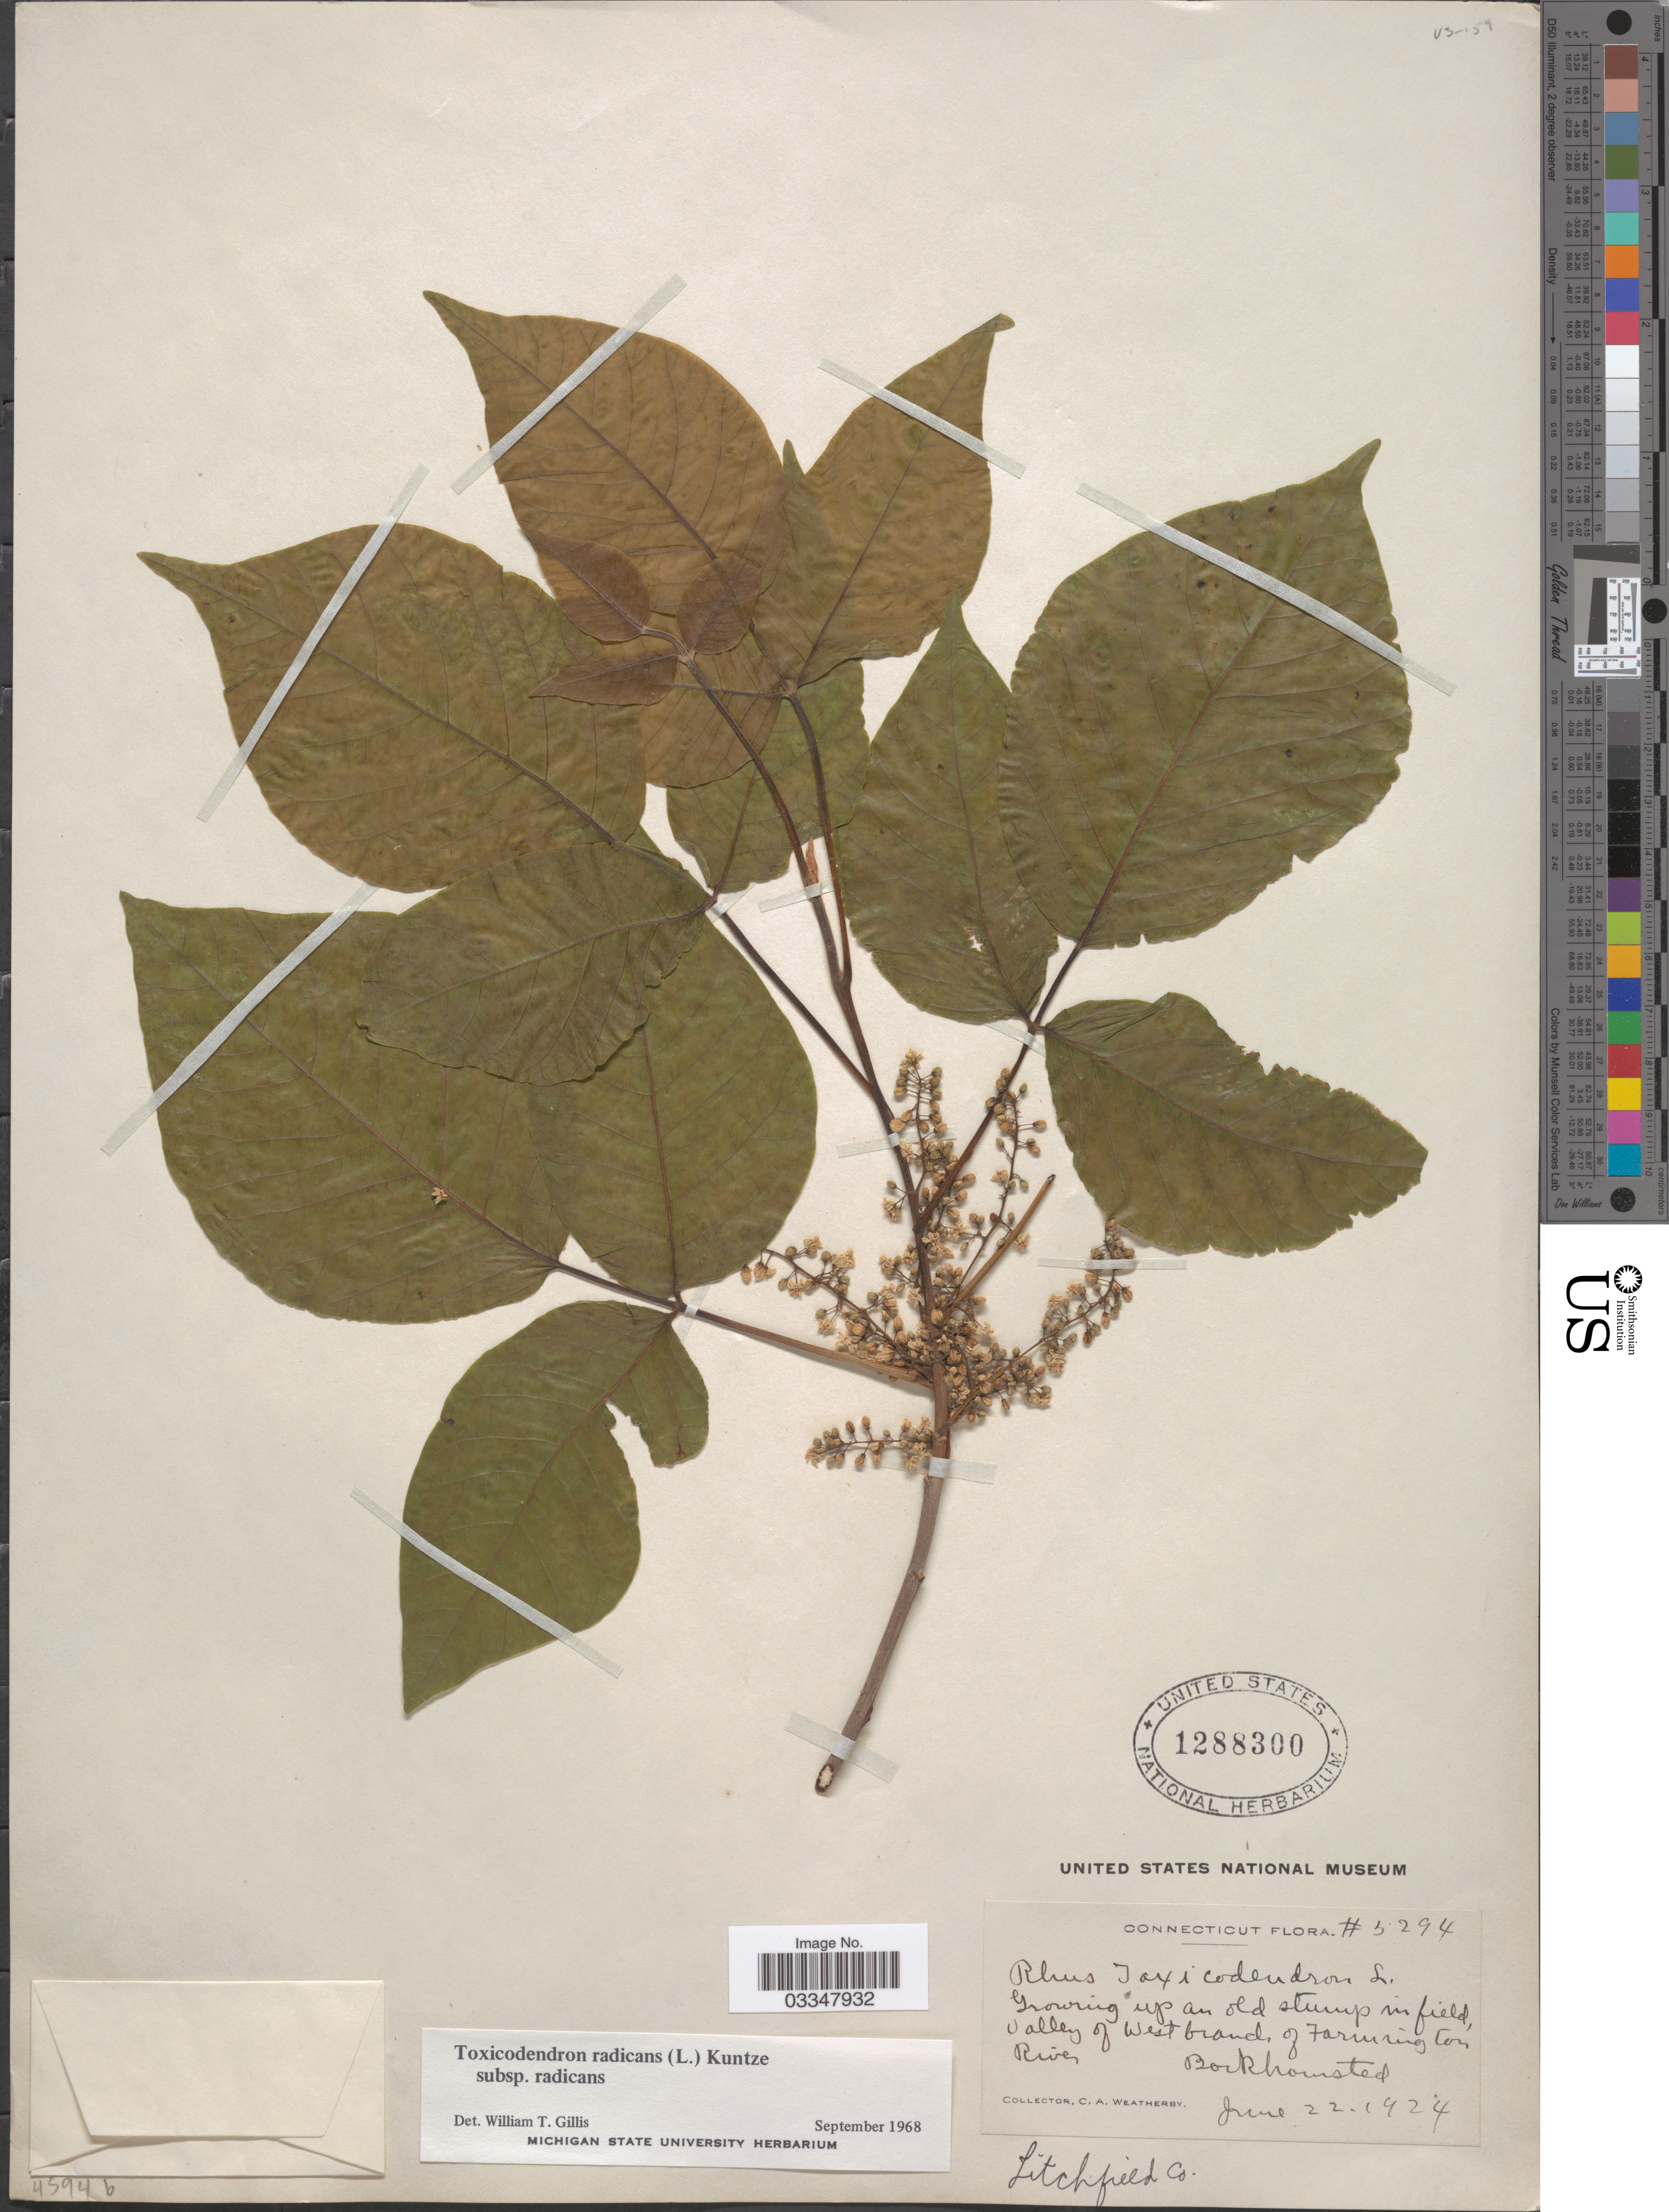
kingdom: Plantae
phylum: Tracheophyta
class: Magnoliopsida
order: Sapindales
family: Anacardiaceae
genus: Toxicodendron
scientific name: Toxicodendron radicans subsp. radicans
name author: (L.) Kuntze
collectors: C. A. Weatherby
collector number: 5294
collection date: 1924-06-22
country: United States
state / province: Connecticut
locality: Valley of West branch of Farmington River. Barkhamsted. Litchfield Co.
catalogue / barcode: US 1288300